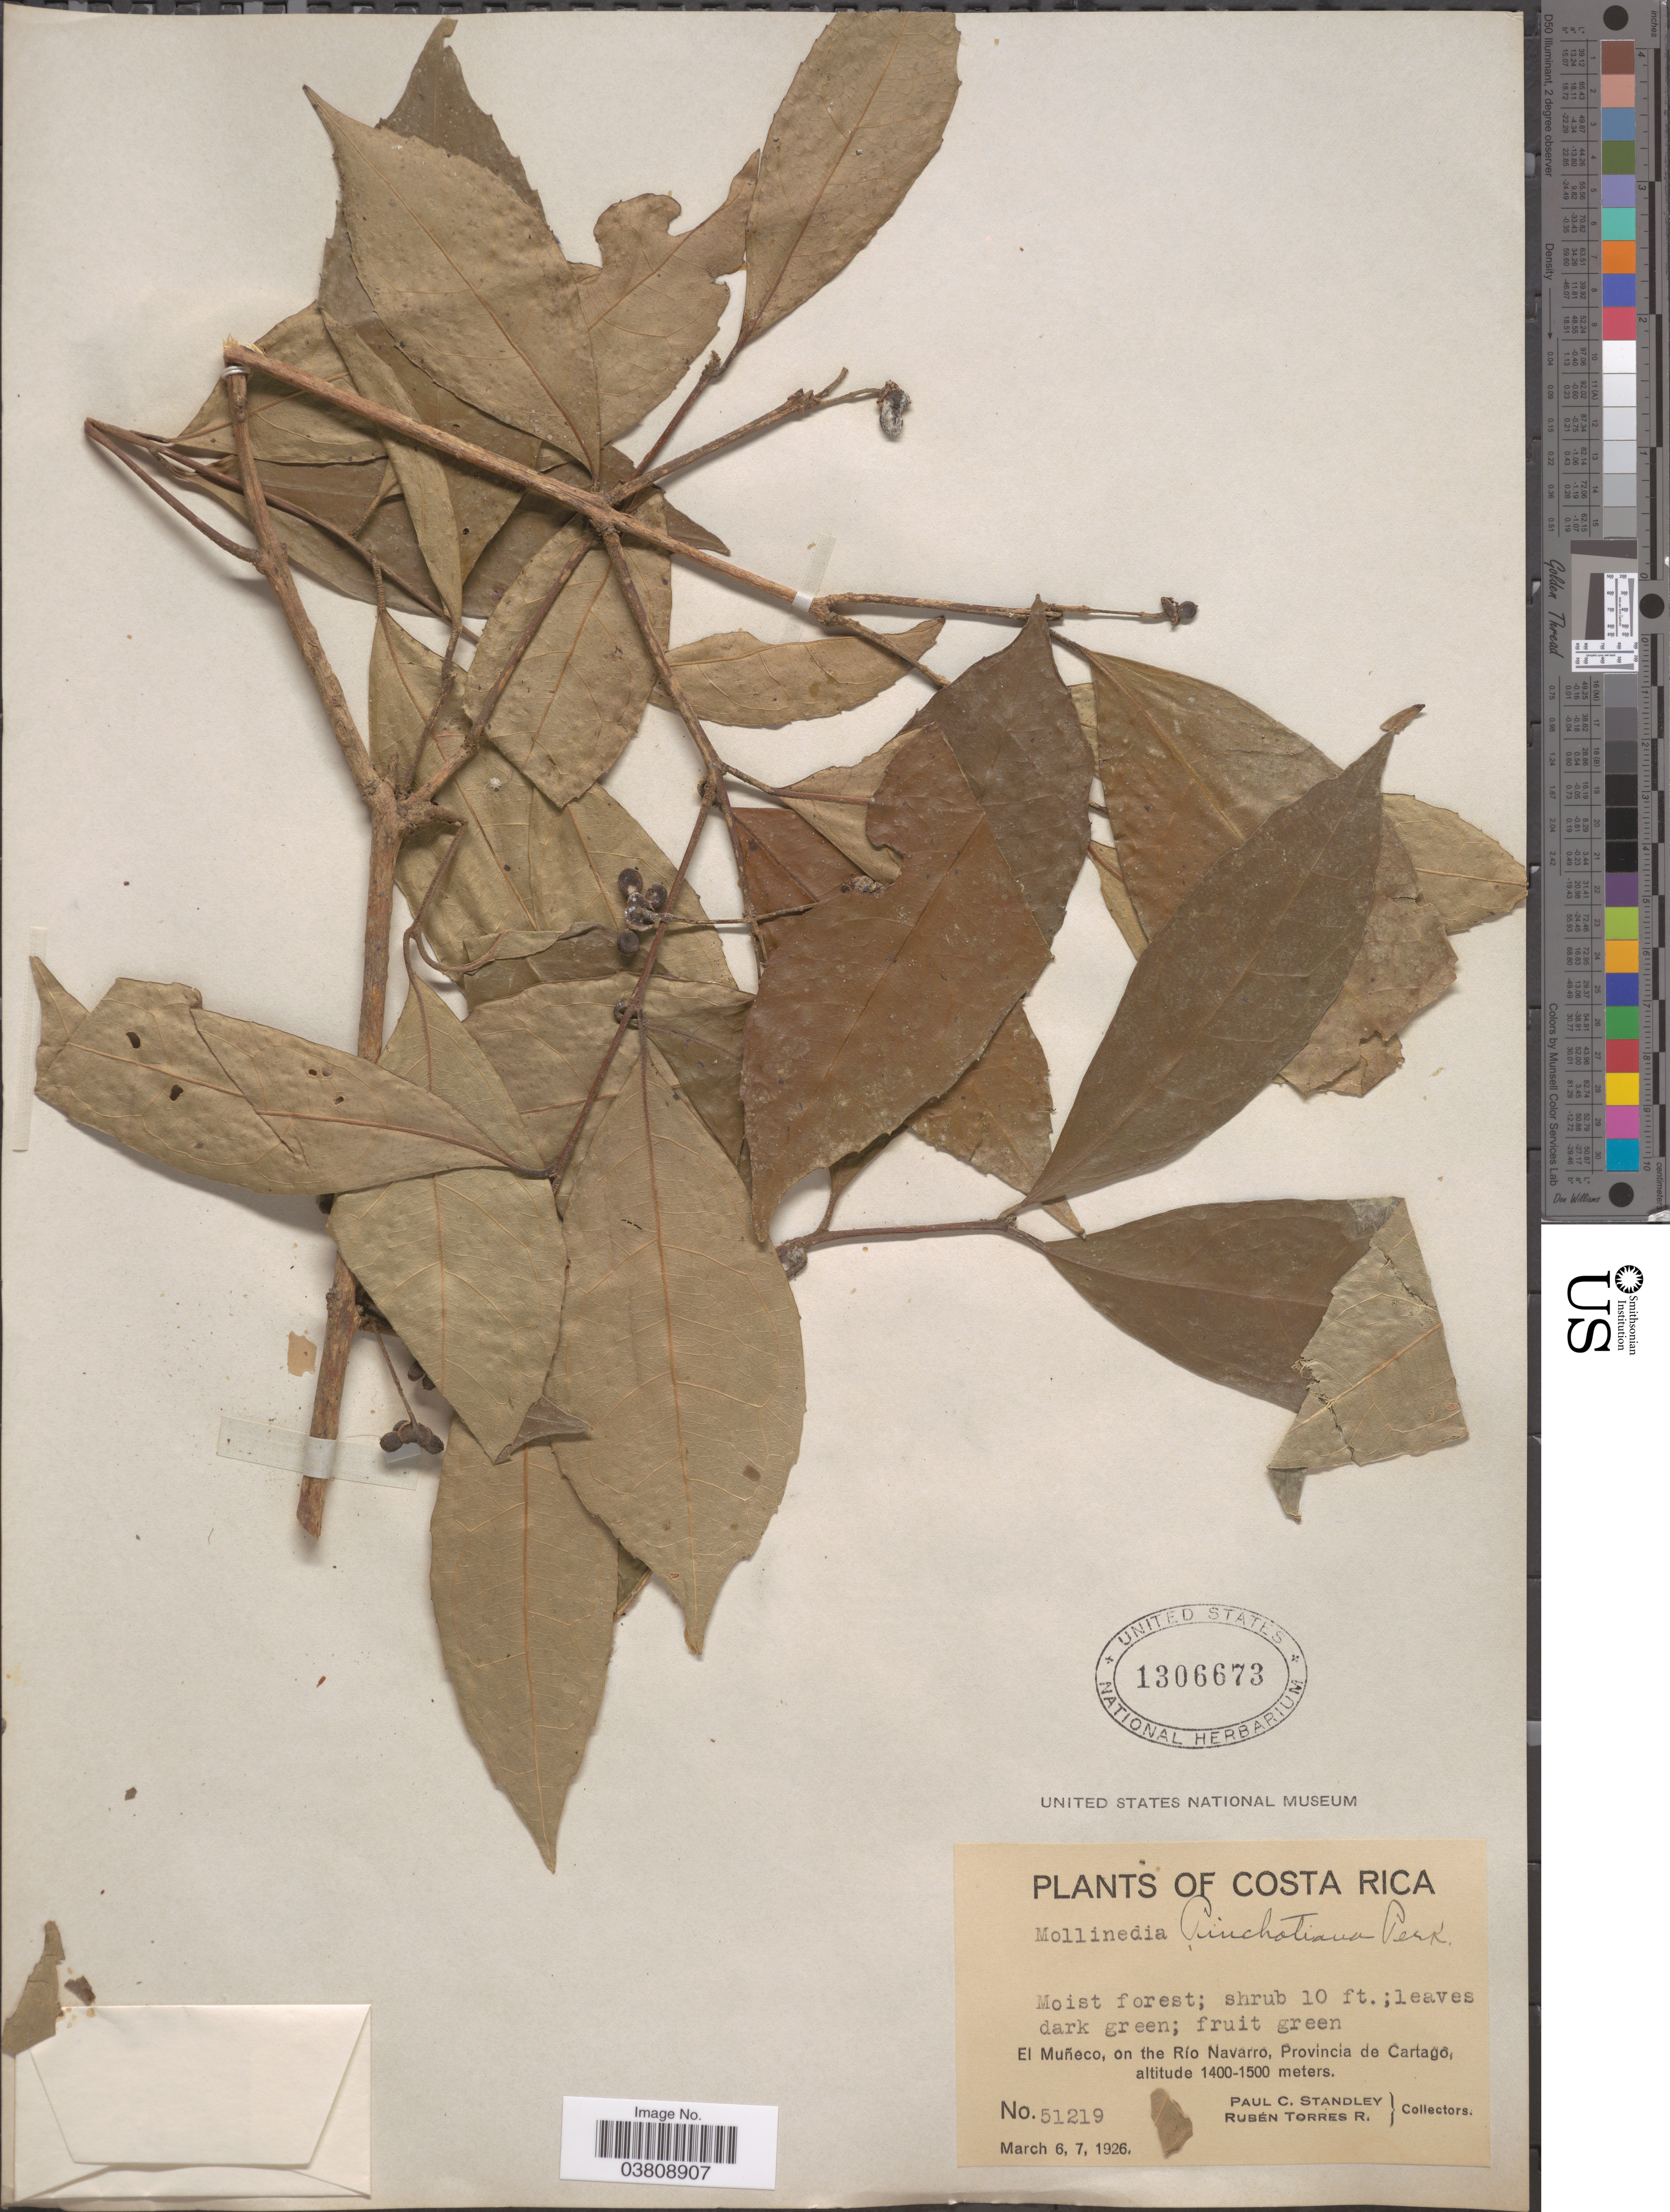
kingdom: Plantae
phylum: Tracheophyta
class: Magnoliopsida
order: Laurales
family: Monimiaceae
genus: Mollinedia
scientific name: Mollinedia pinchotiana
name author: Perkins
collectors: P. C. Standley & R. Torres Rojas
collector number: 51219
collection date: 1926-03-06/1926-03-07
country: Costa Rica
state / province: Cartago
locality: El Muñeco, on the Río Navarro.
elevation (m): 1400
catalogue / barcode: US 1306673